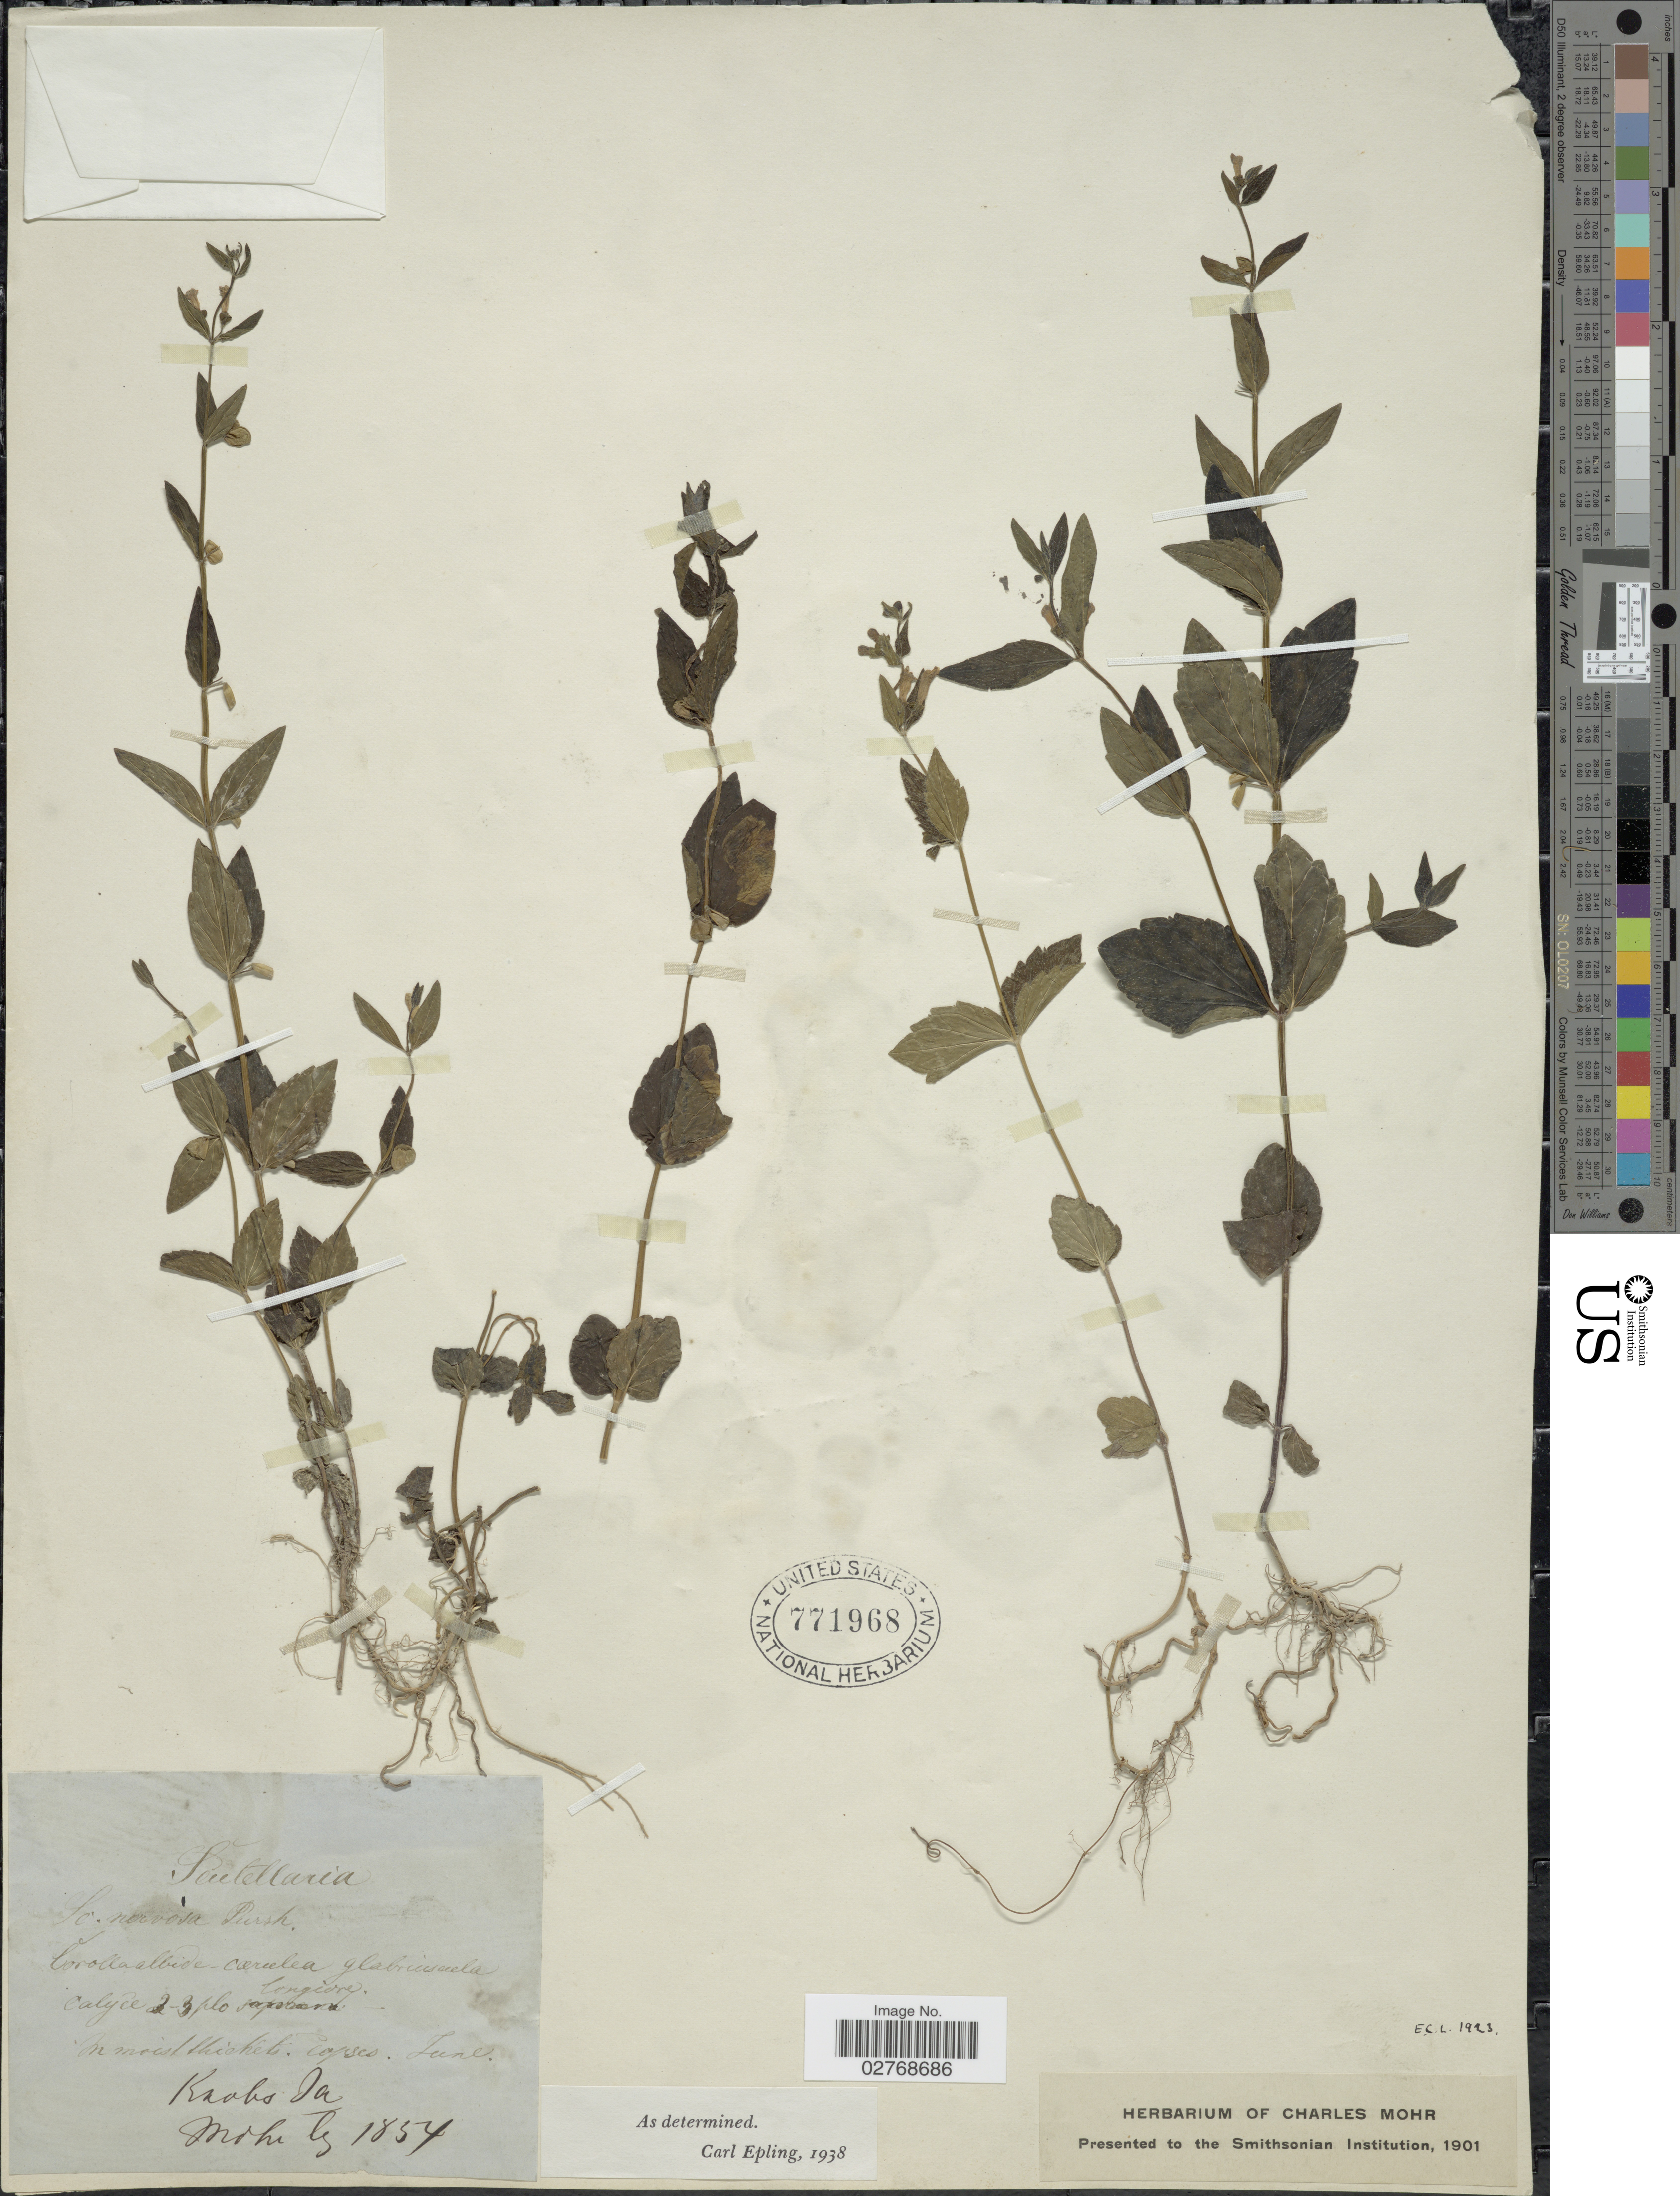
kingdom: Plantae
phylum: Tracheophyta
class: Magnoliopsida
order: Lamiales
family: Lamiaceae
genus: Scutellaria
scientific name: Scutellaria nervosa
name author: Pursh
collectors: Mohr, C. T. (herbarium)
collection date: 1854-06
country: United States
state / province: Iowa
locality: Knobs.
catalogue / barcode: US 771968